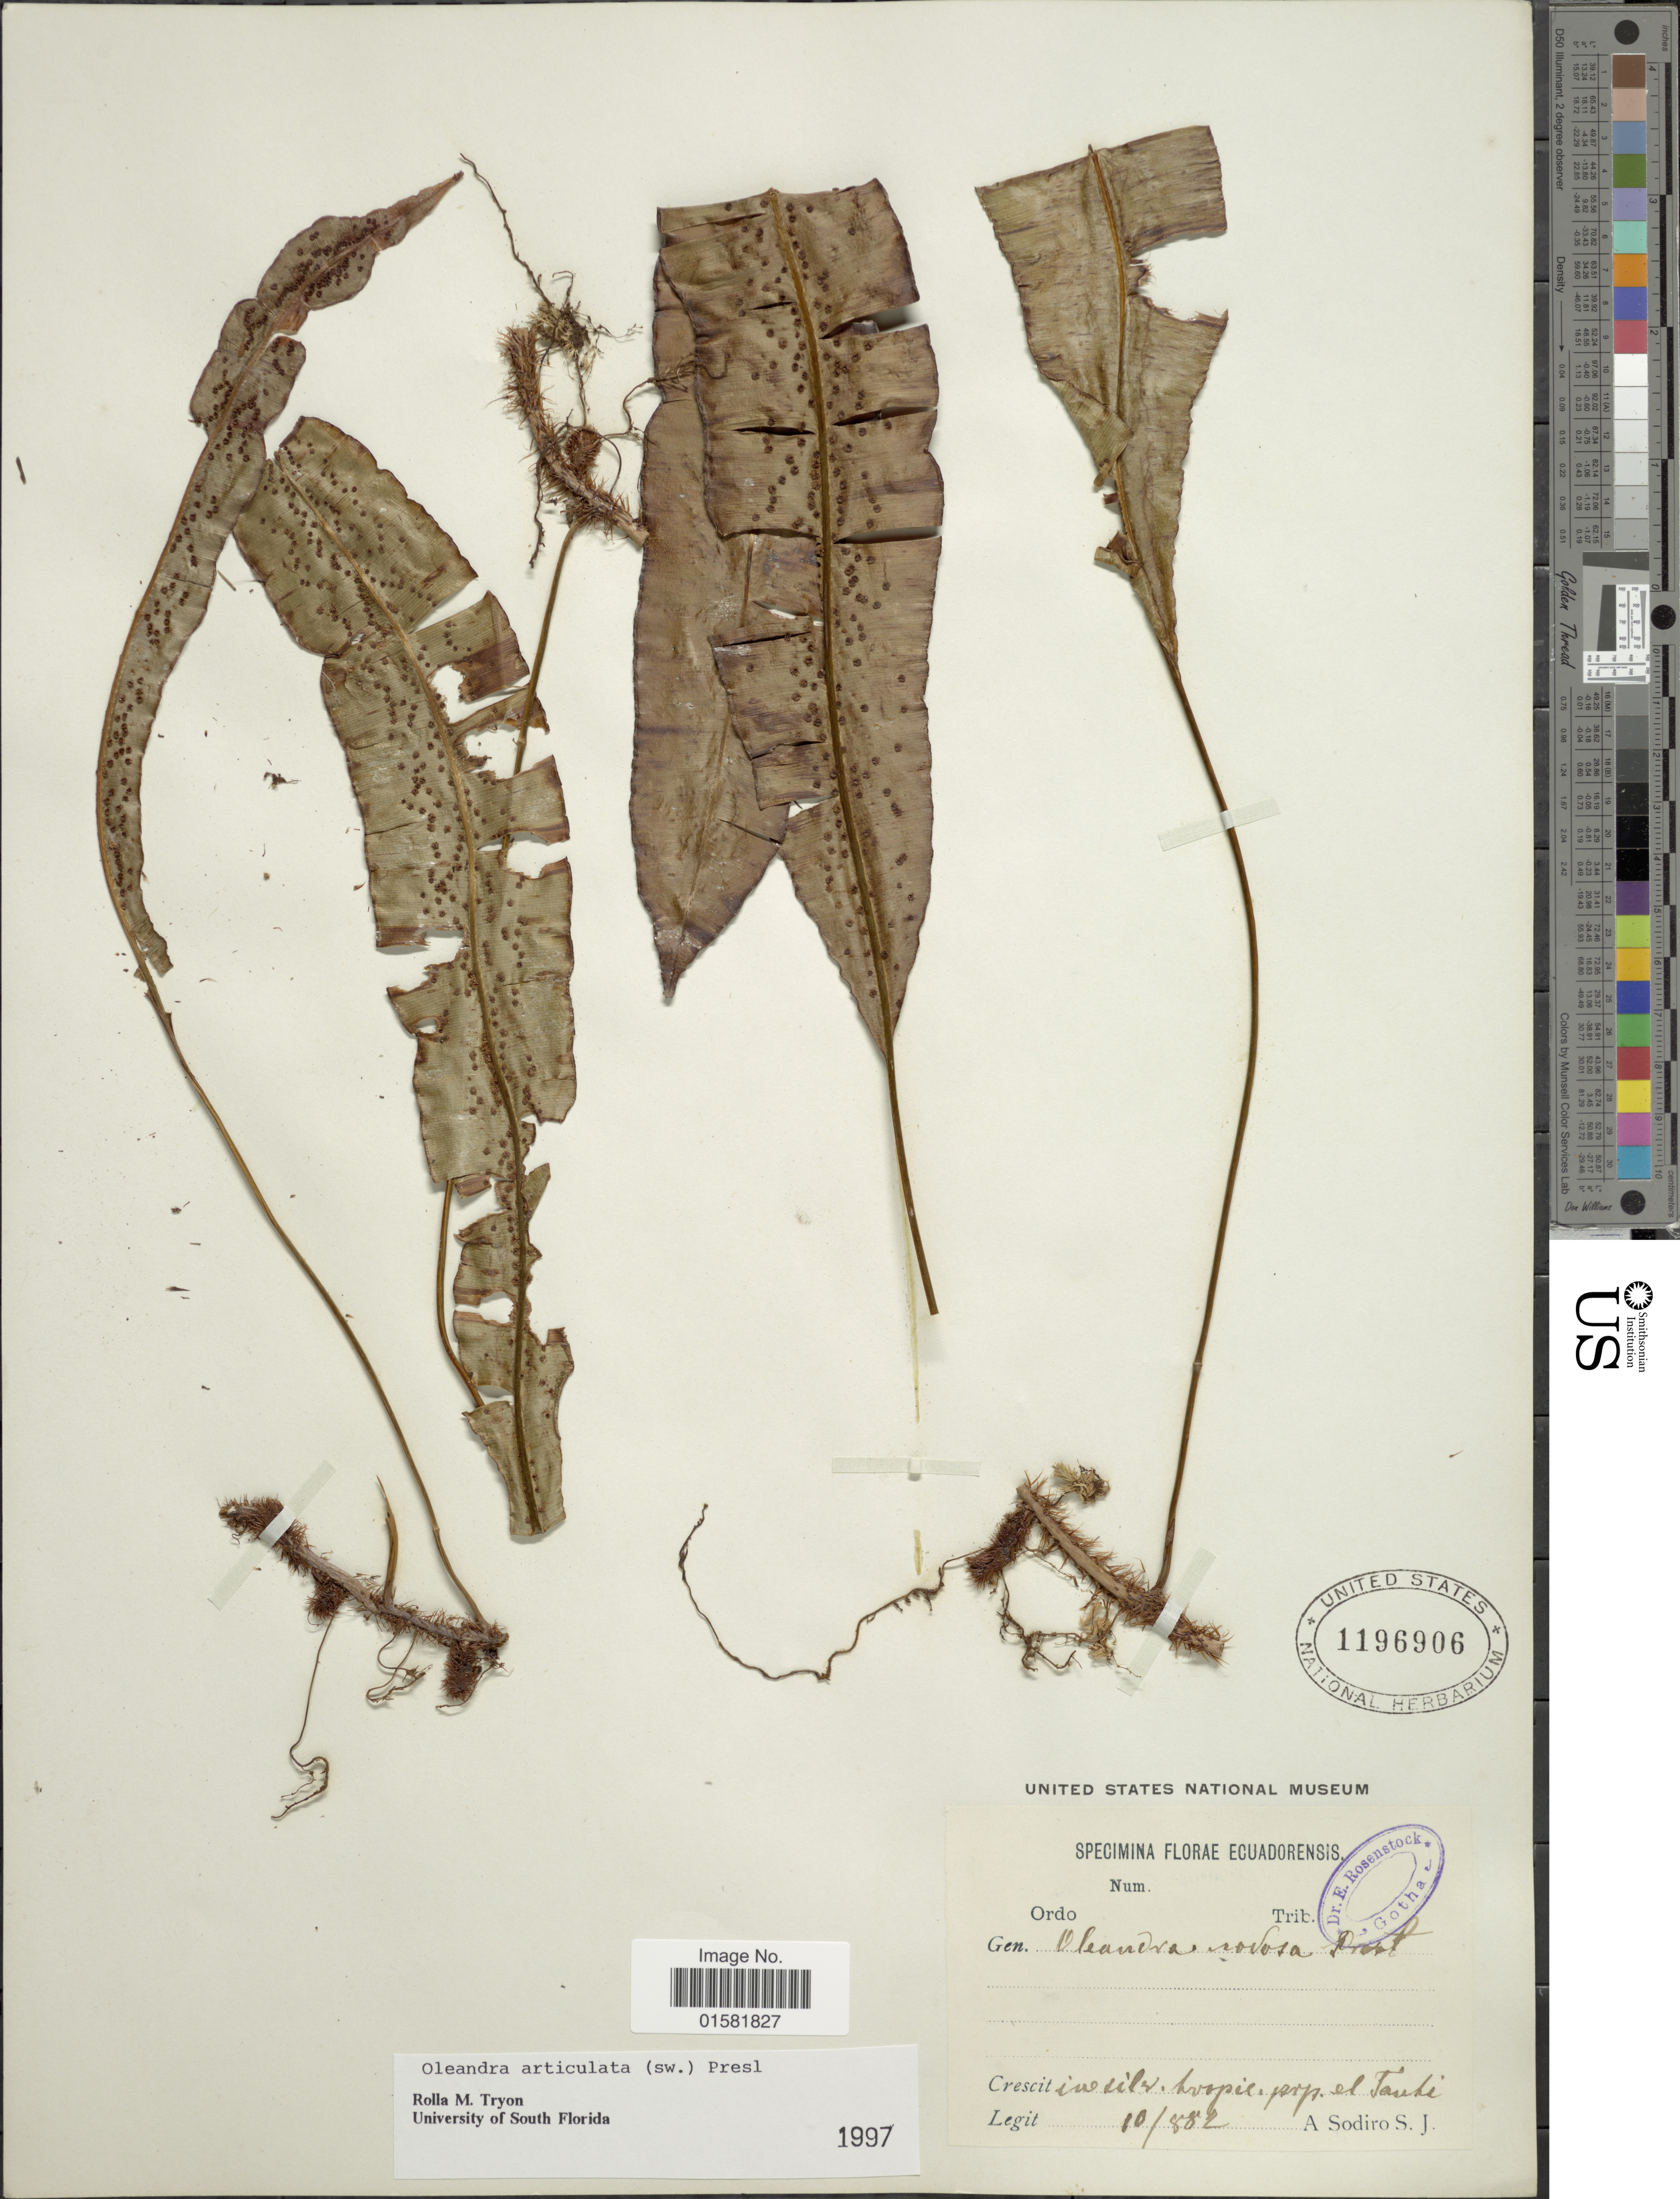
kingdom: Plantae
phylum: Tracheophyta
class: Polypodiopsida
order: Polypodiales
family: Oleandraceae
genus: Oleandra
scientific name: Oleandra articulata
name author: (Sw.) C. Presl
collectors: A. Sodiro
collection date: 1882-10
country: Ecuador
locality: Ecuadorensis, in silv tropic. prp el Tauhi. [interpreted]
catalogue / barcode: US 1196906